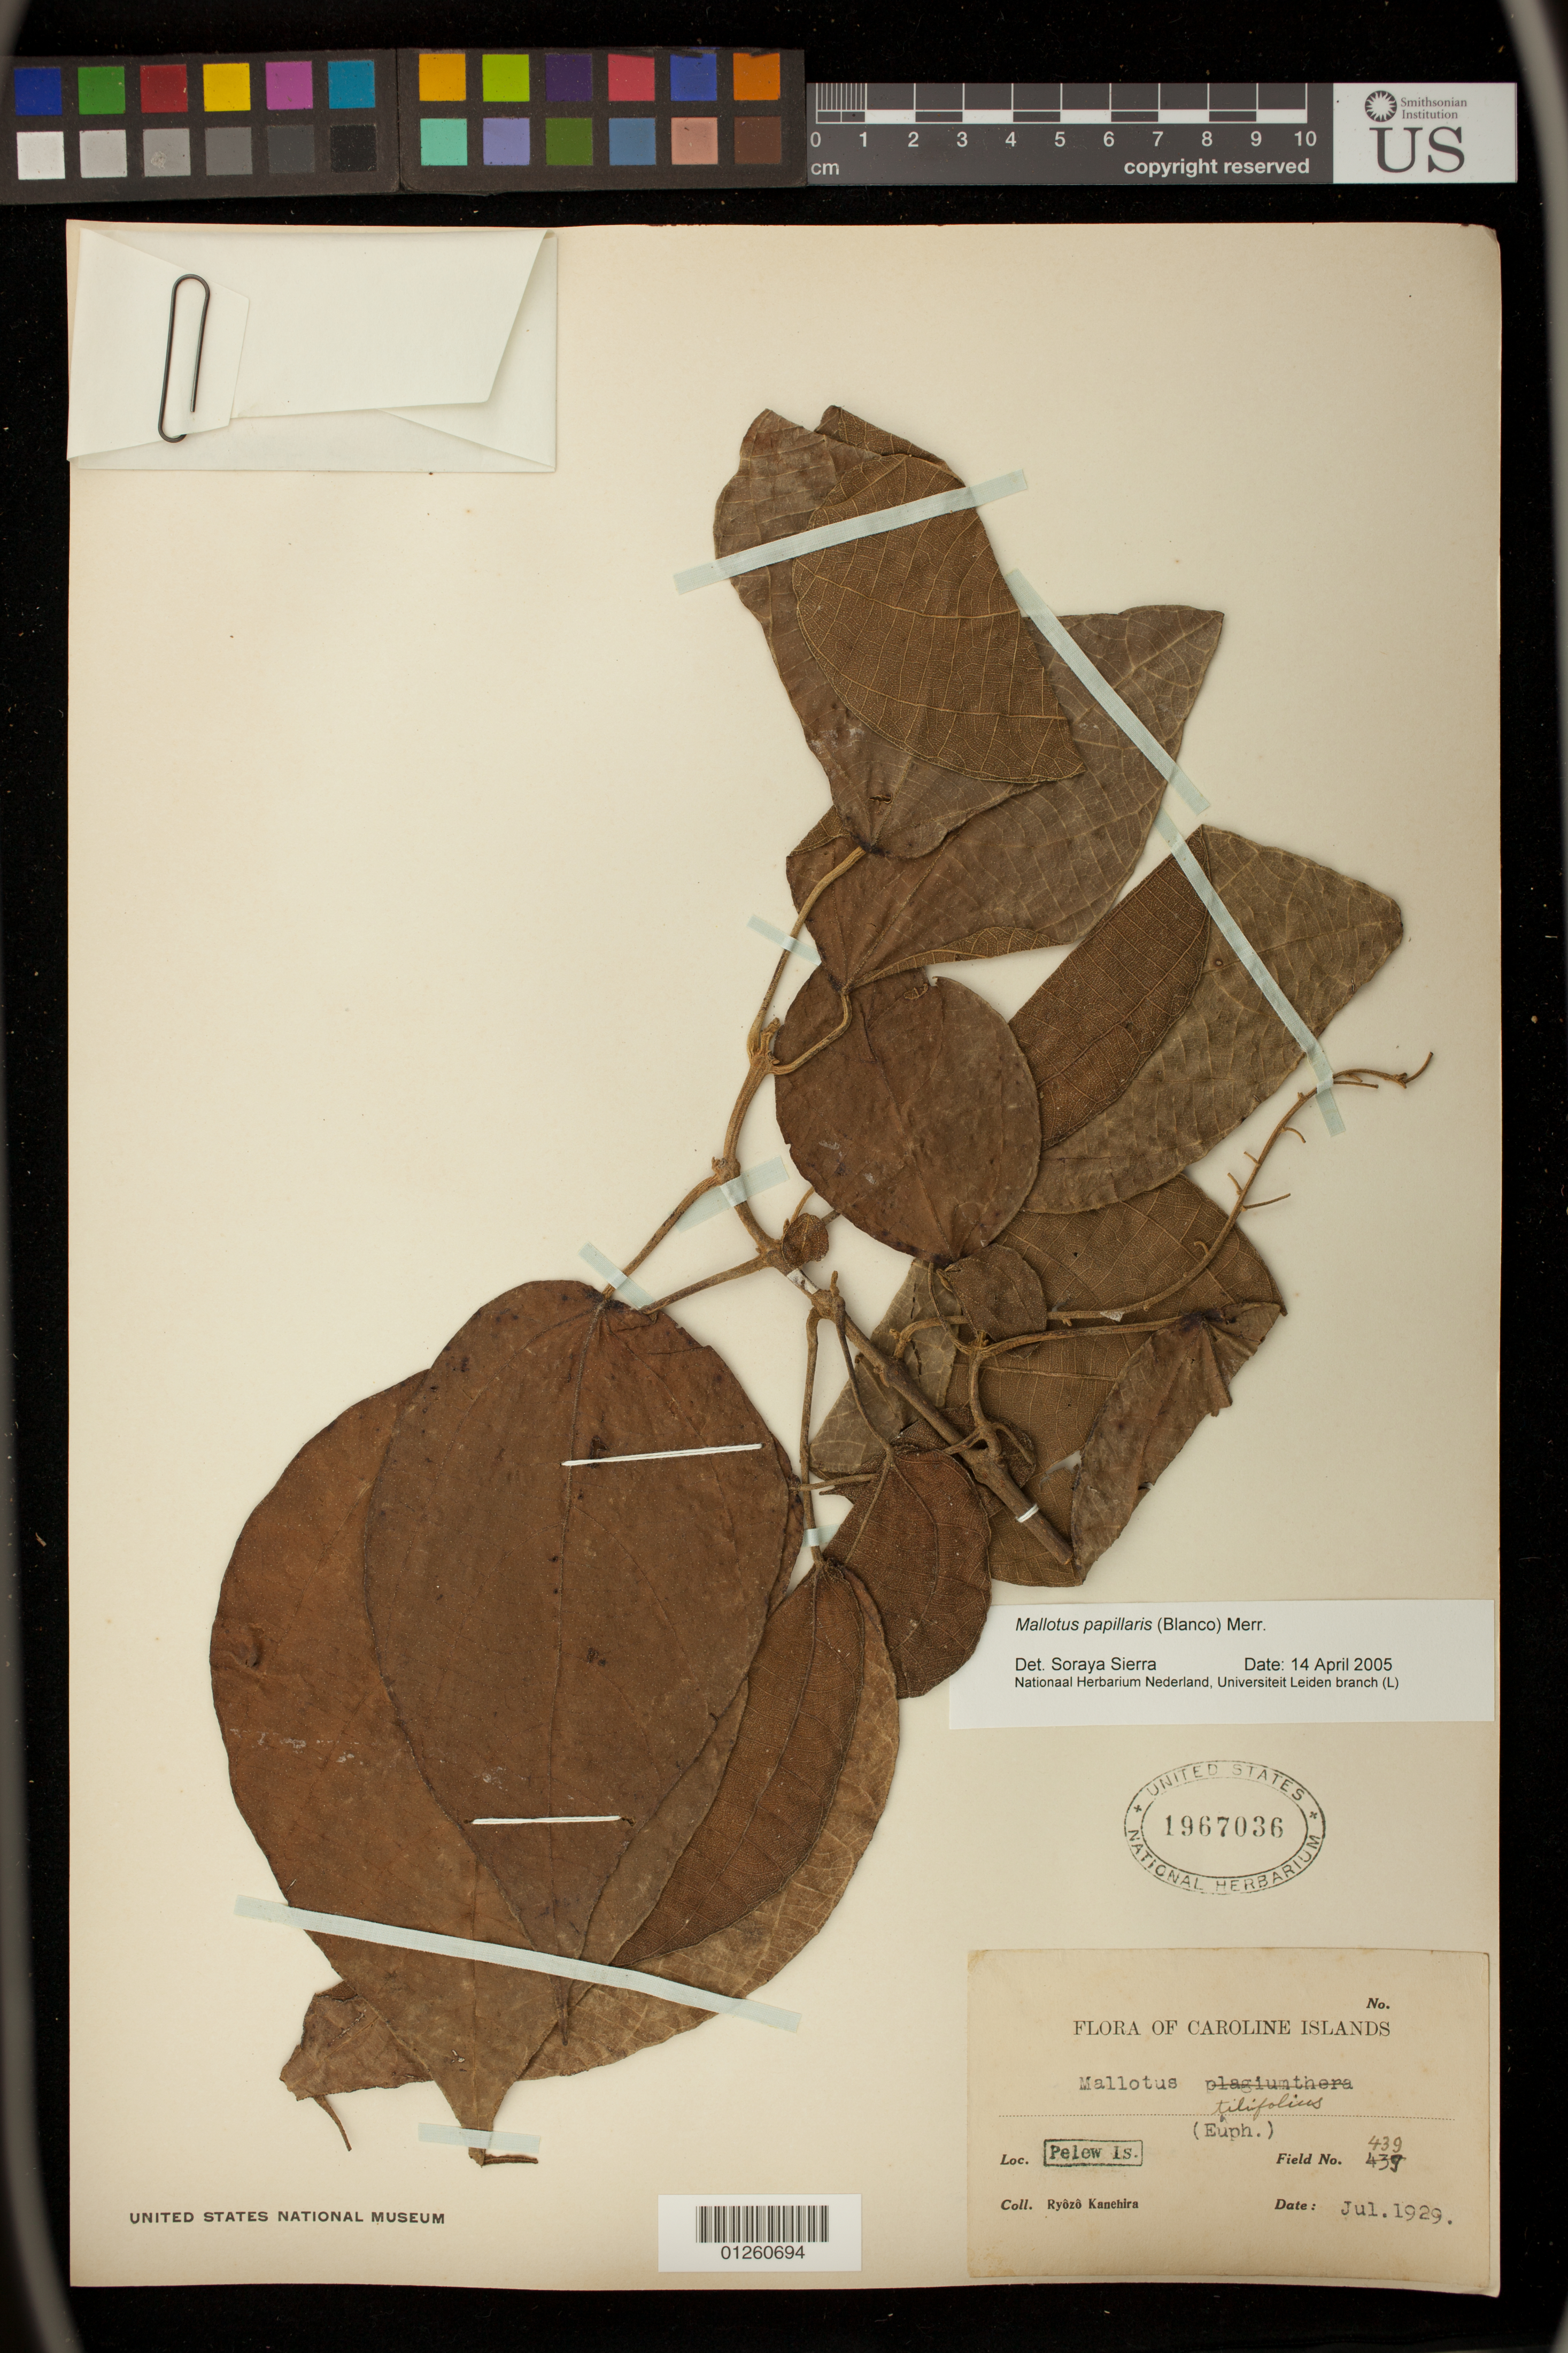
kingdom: Plantae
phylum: Tracheophyta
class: Magnoliopsida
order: Malpighiales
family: Euphorbiaceae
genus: Mallotus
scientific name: Mallotus papillaris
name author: (Blanco) Merr.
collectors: R. Kanehira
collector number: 439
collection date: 1929-07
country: Palau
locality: Pelew Is.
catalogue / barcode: US 1967036